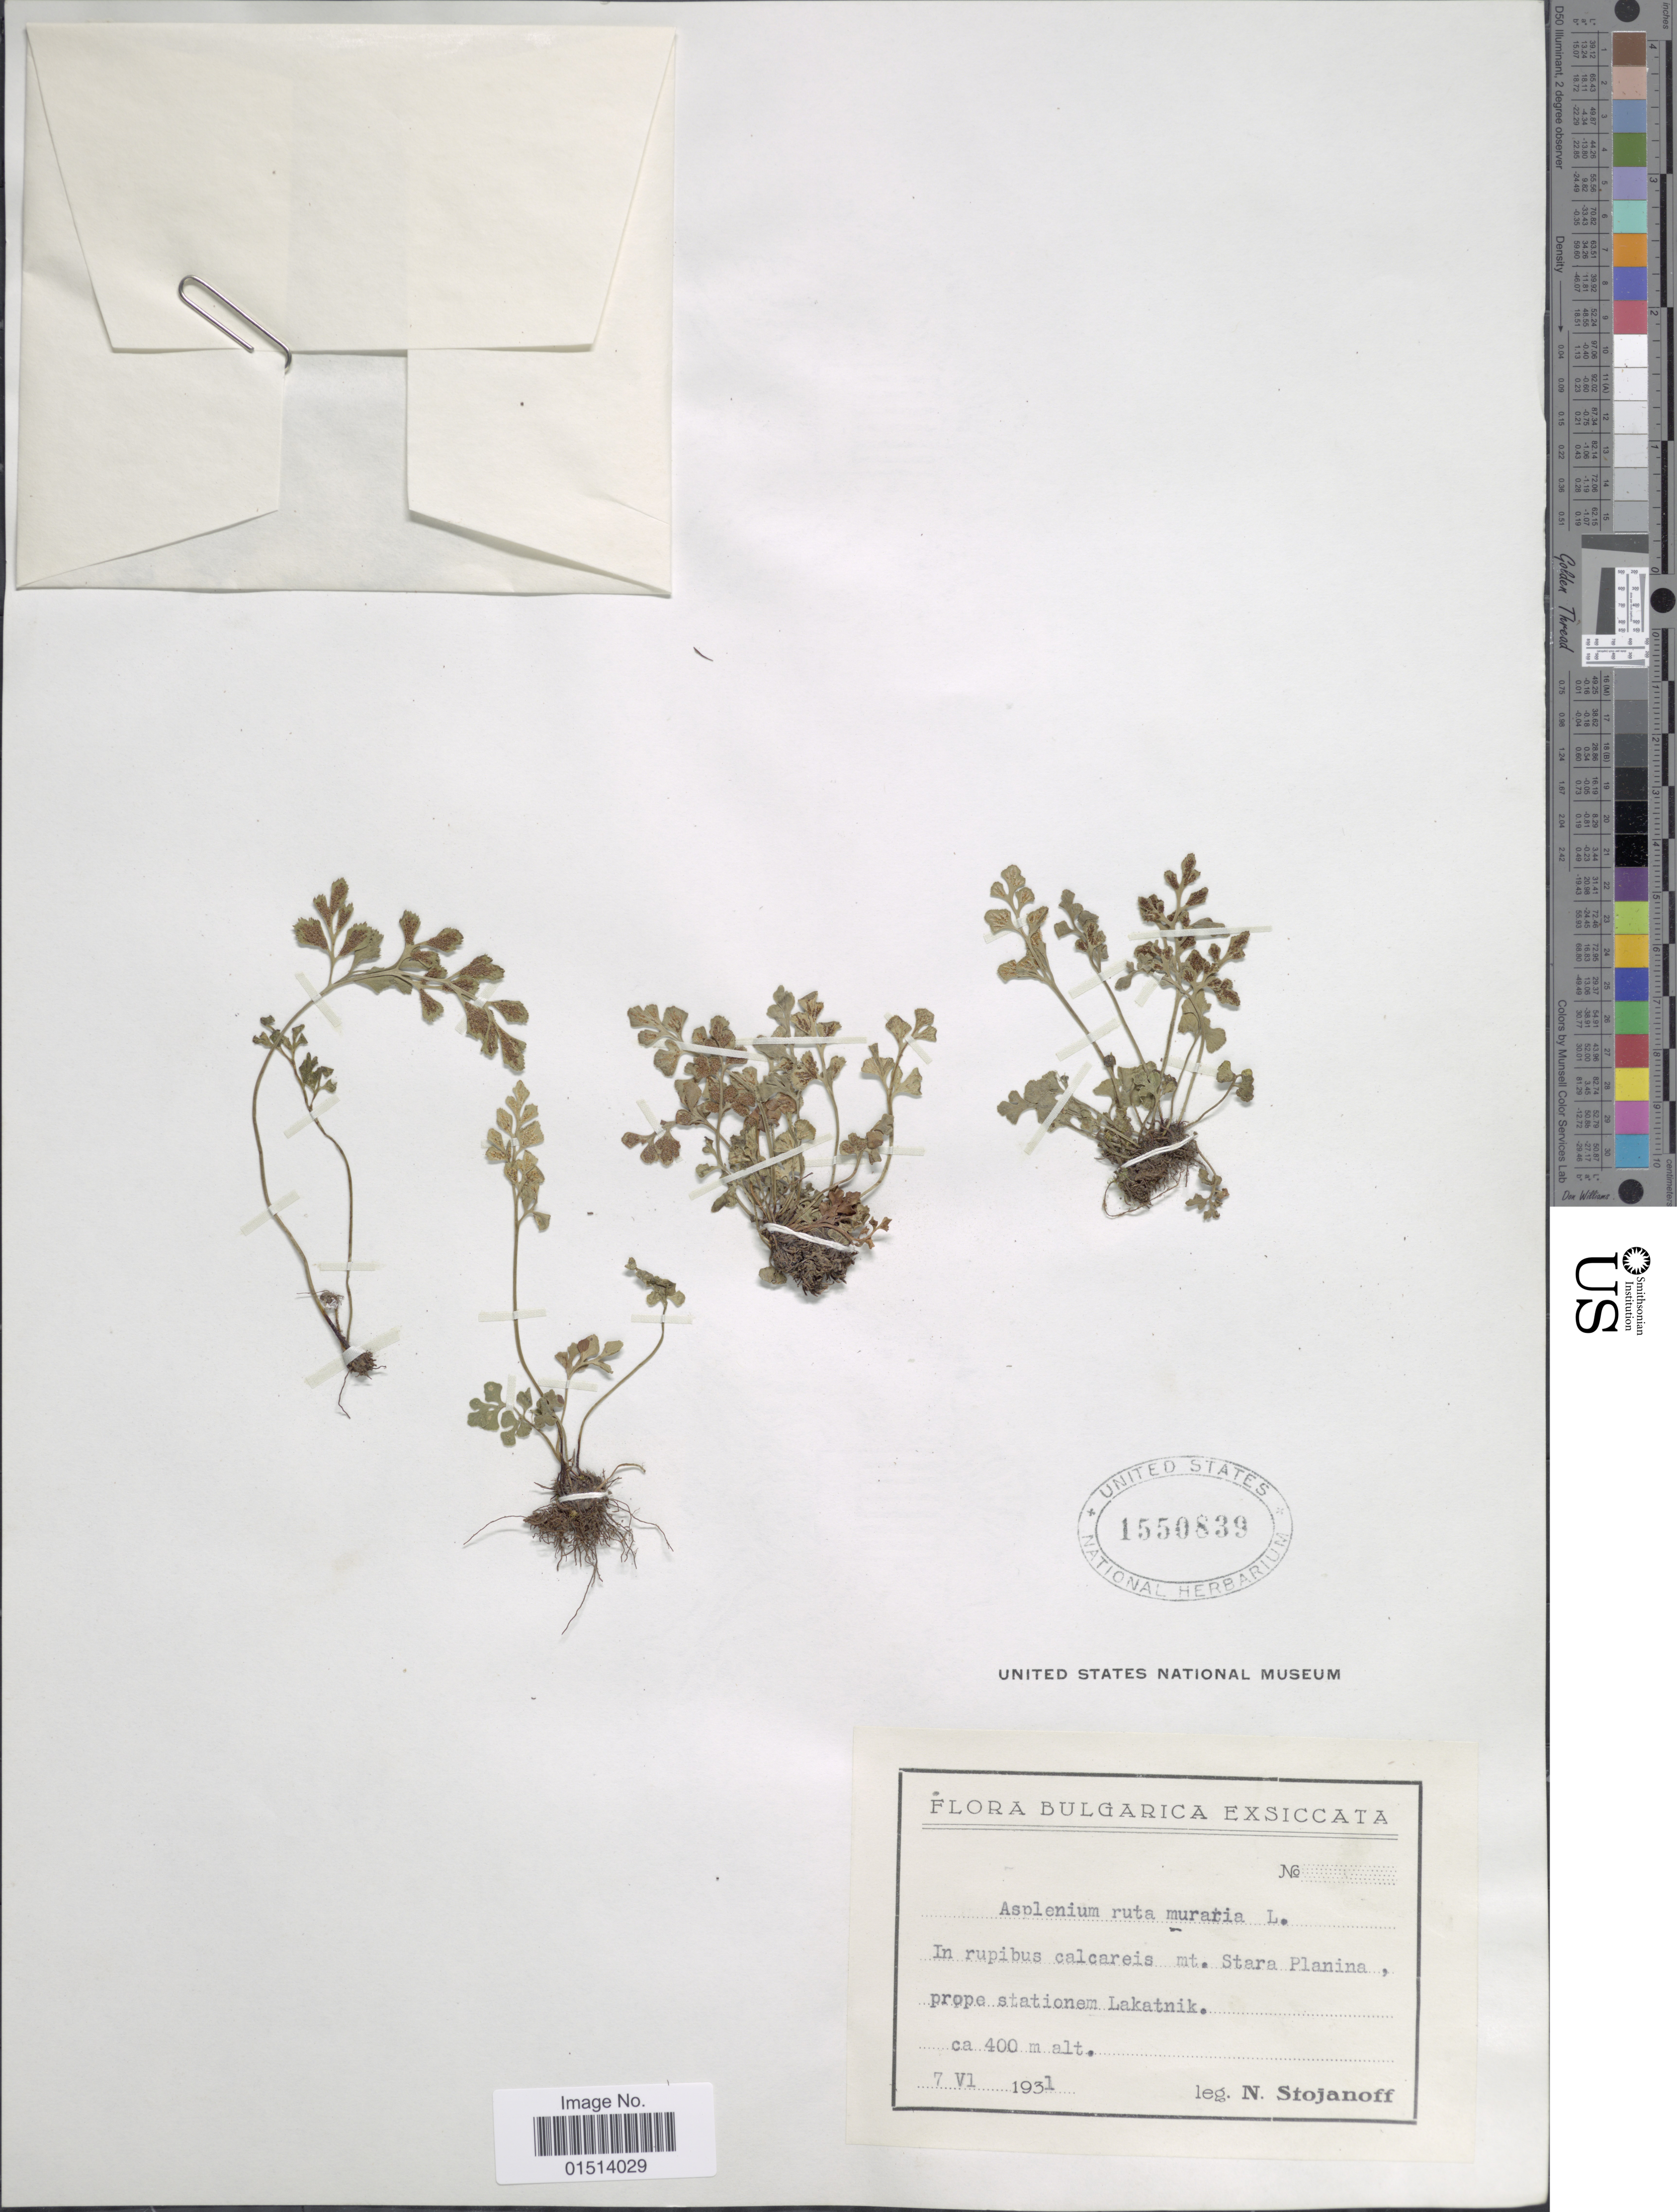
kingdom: Plantae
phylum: Tracheophyta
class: Polypodiopsida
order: Polypodiales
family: Aspleniaceae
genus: Asplenium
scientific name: Asplenium ruta-muraria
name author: L.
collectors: N. Stojanoff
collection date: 1931-06-07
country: Bulgaria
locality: Bulgarica, in rupibus calcareis, mt. Stara Planina, prope stationem Lakatnik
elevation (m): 400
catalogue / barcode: US 1550839